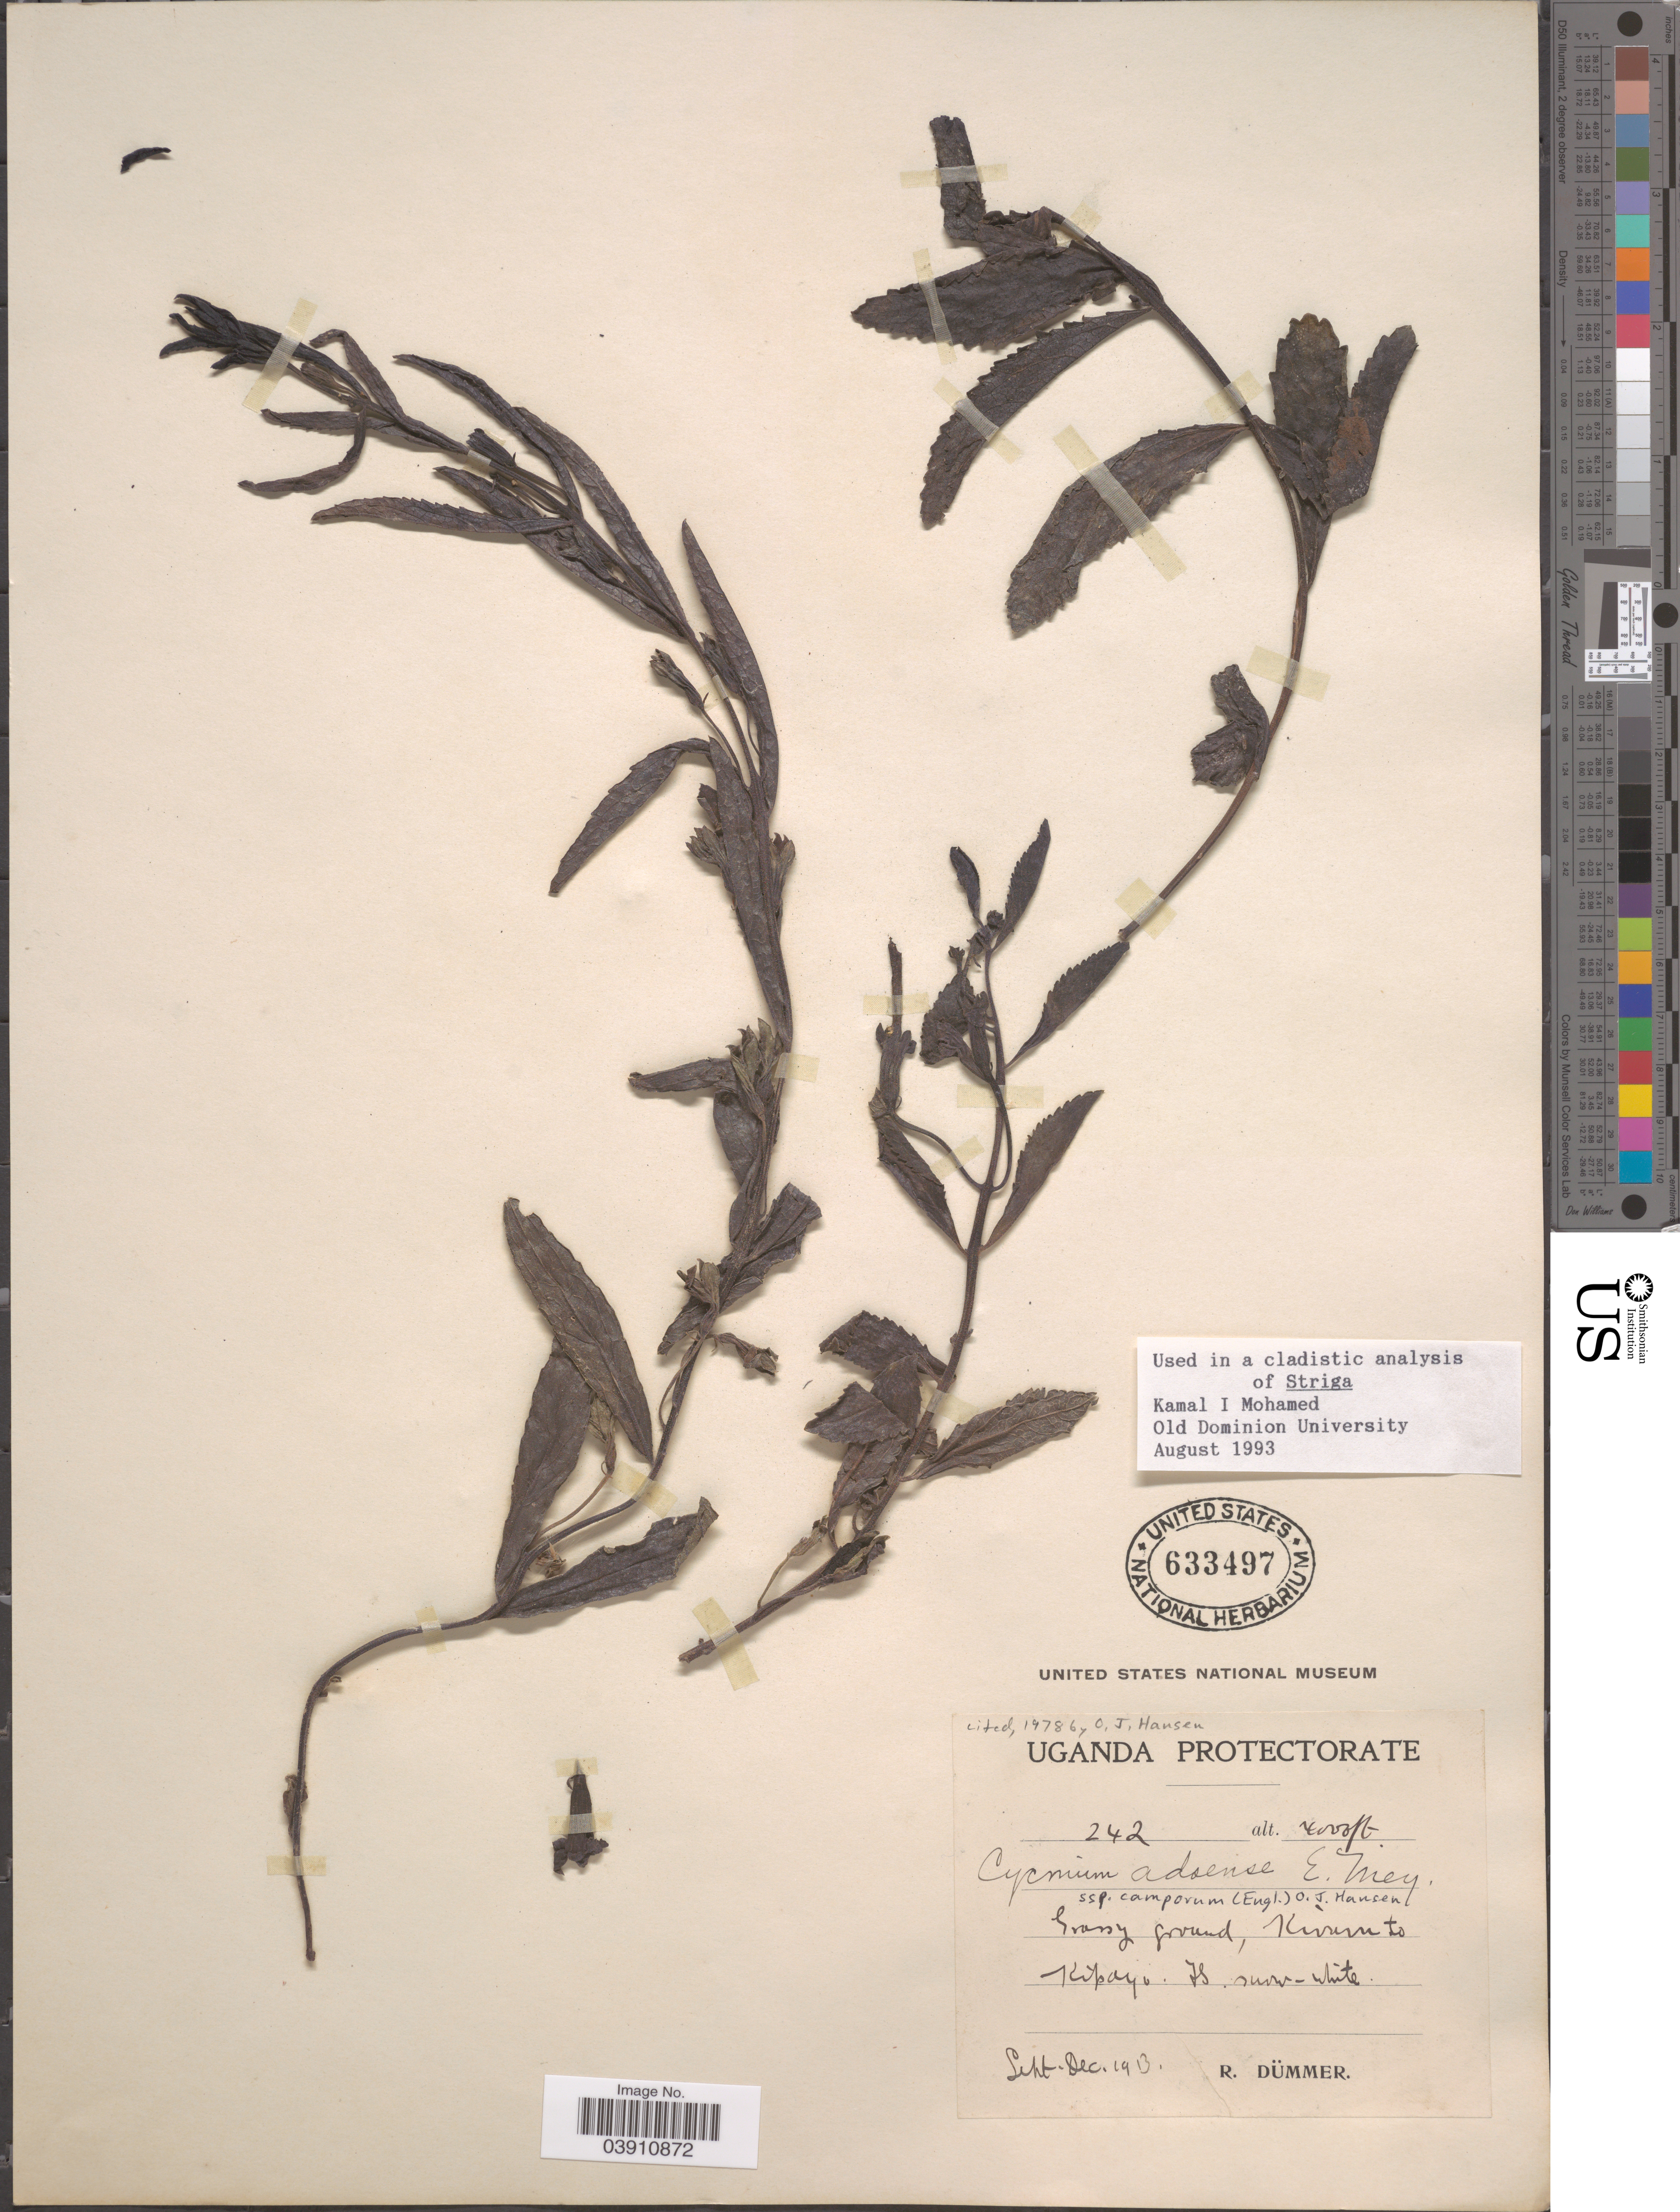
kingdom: Plantae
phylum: Tracheophyta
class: Magnoliopsida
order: Lamiales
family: Orobanchaceae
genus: Cycnium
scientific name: Cycnium adonense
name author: E. Mey. ex Benth.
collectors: R. A. Dümmer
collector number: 242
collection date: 1913-09/1913-12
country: Uganda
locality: Uganda Protectorate. Kivuvu to Kipayo.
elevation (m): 1219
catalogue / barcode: US 633497